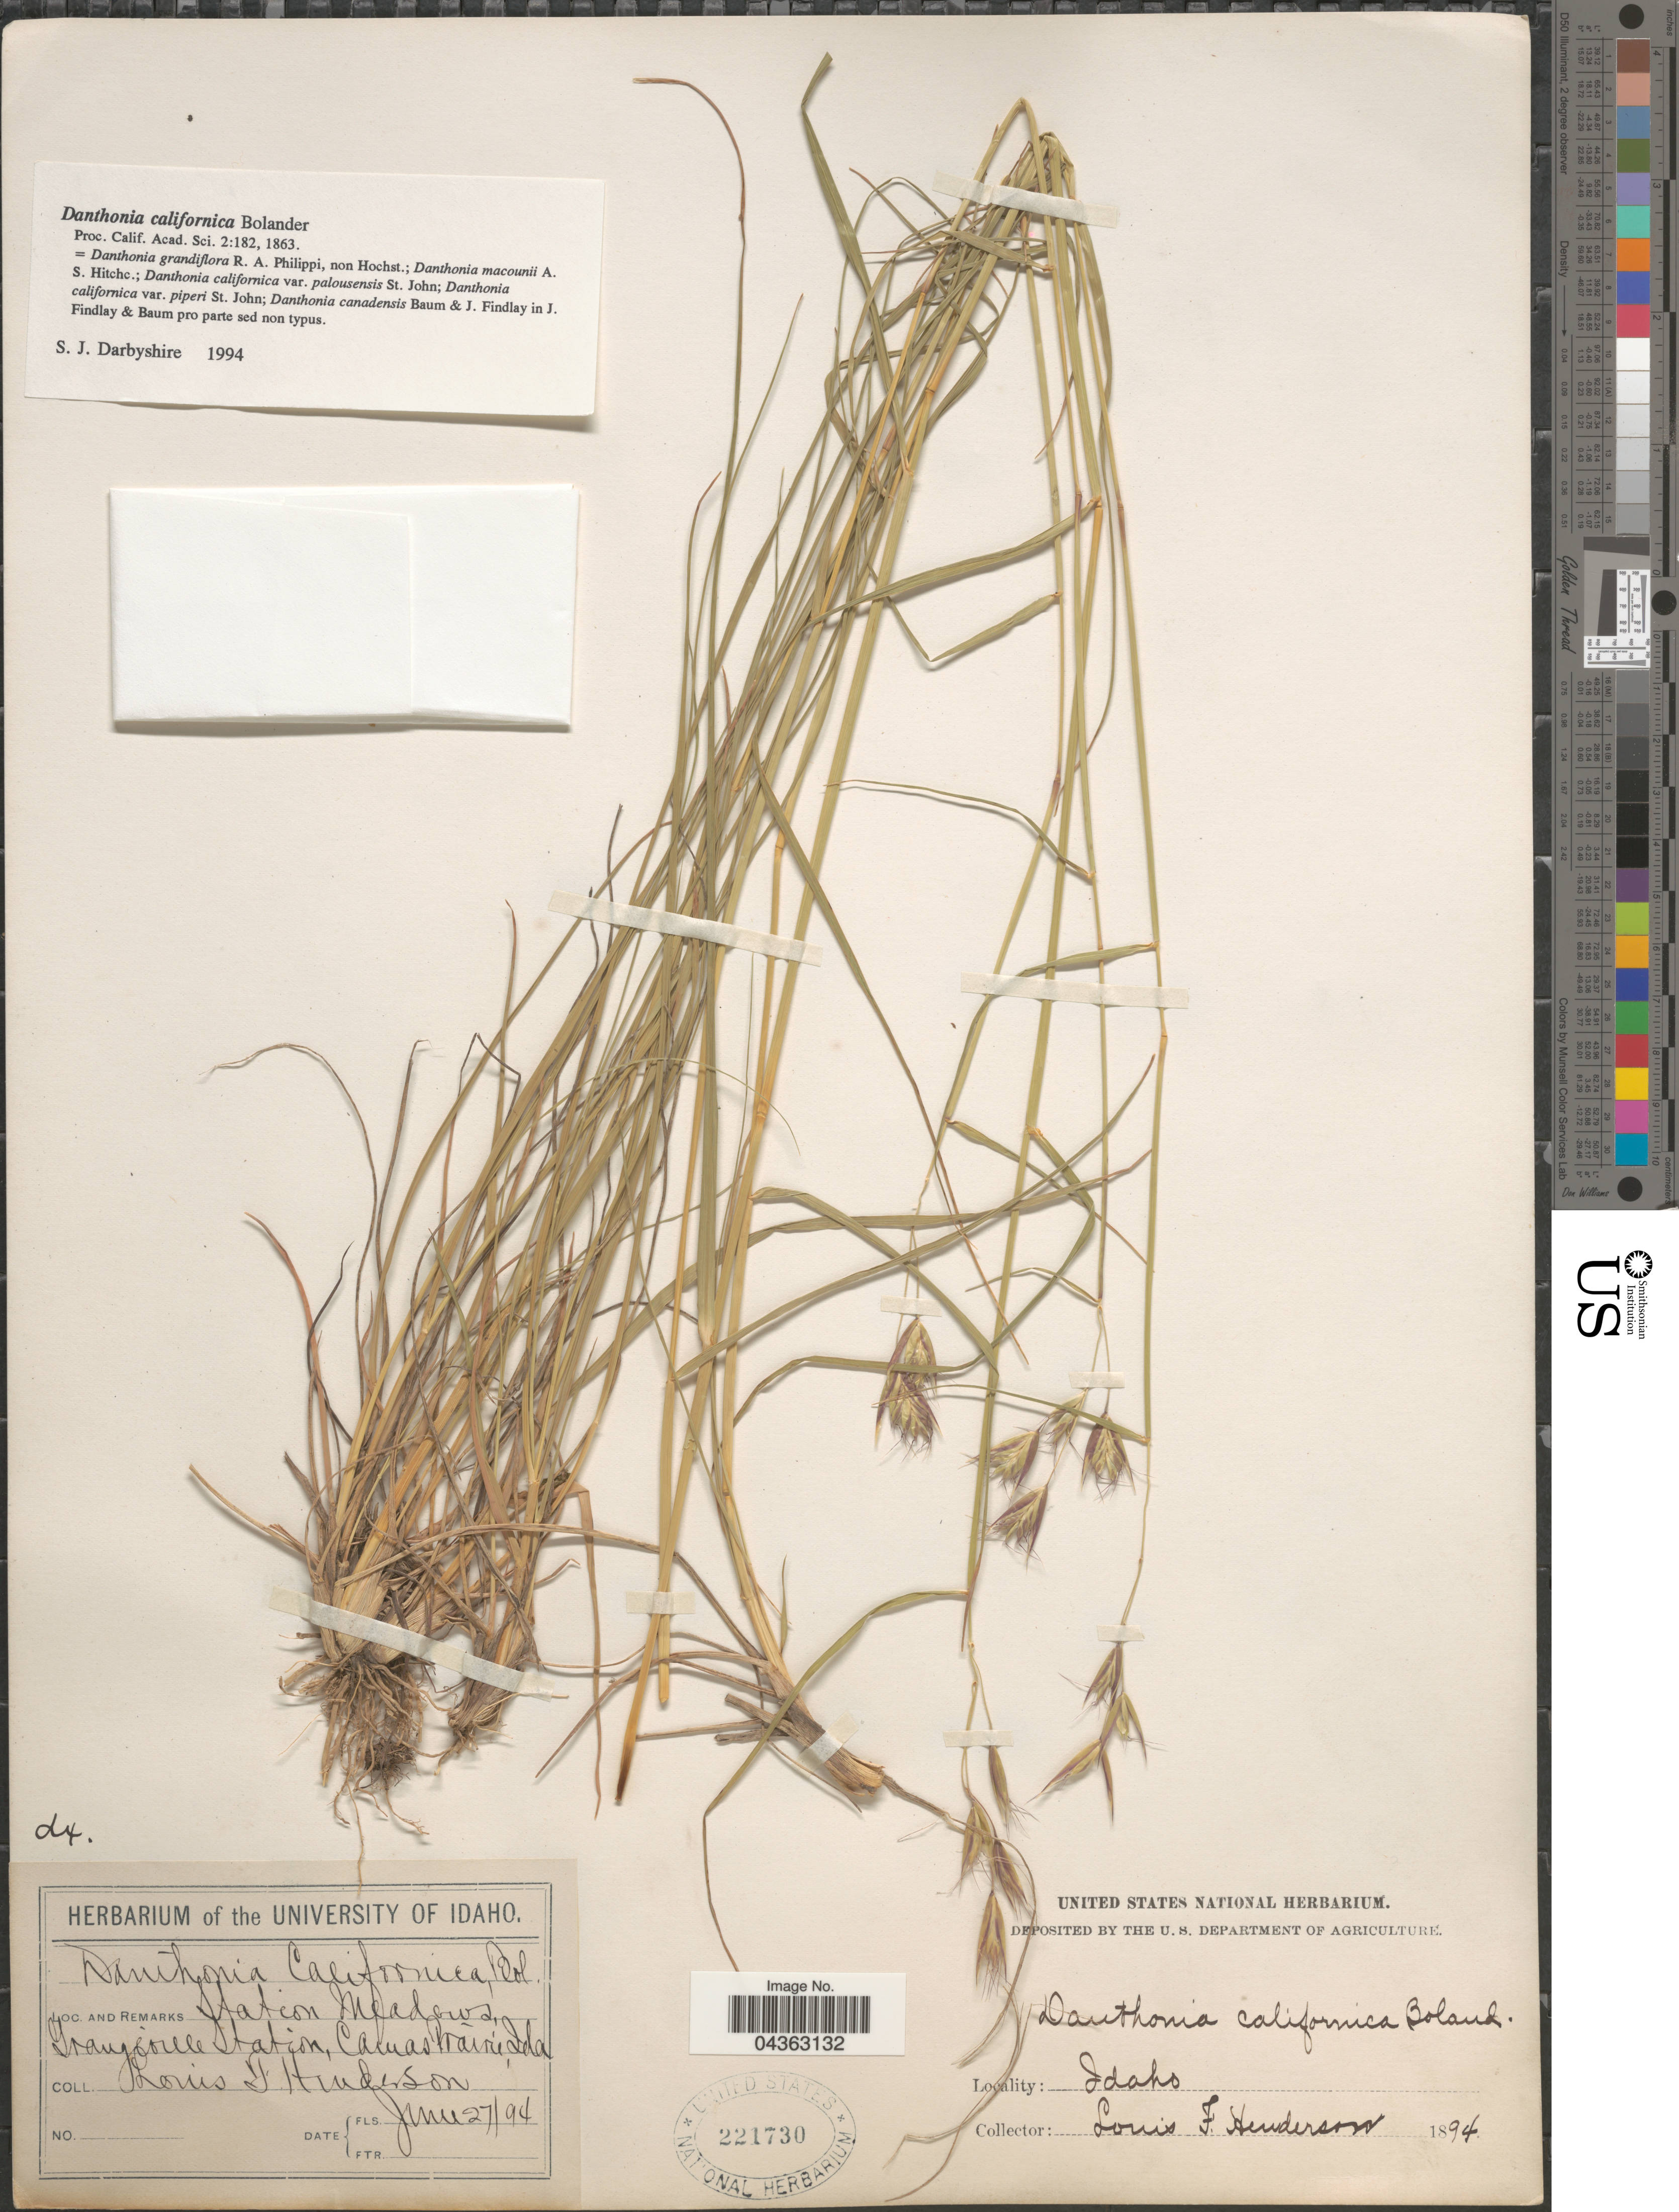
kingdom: Plantae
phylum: Tracheophyta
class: Liliopsida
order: Poales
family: Poaceae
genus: Danthonia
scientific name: Danthonia californica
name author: Bol.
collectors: L. Henderson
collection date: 1894-06-27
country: United States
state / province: Idaho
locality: Station Meadows, Grangeville Station, Camas Prairie.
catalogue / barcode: US 221730